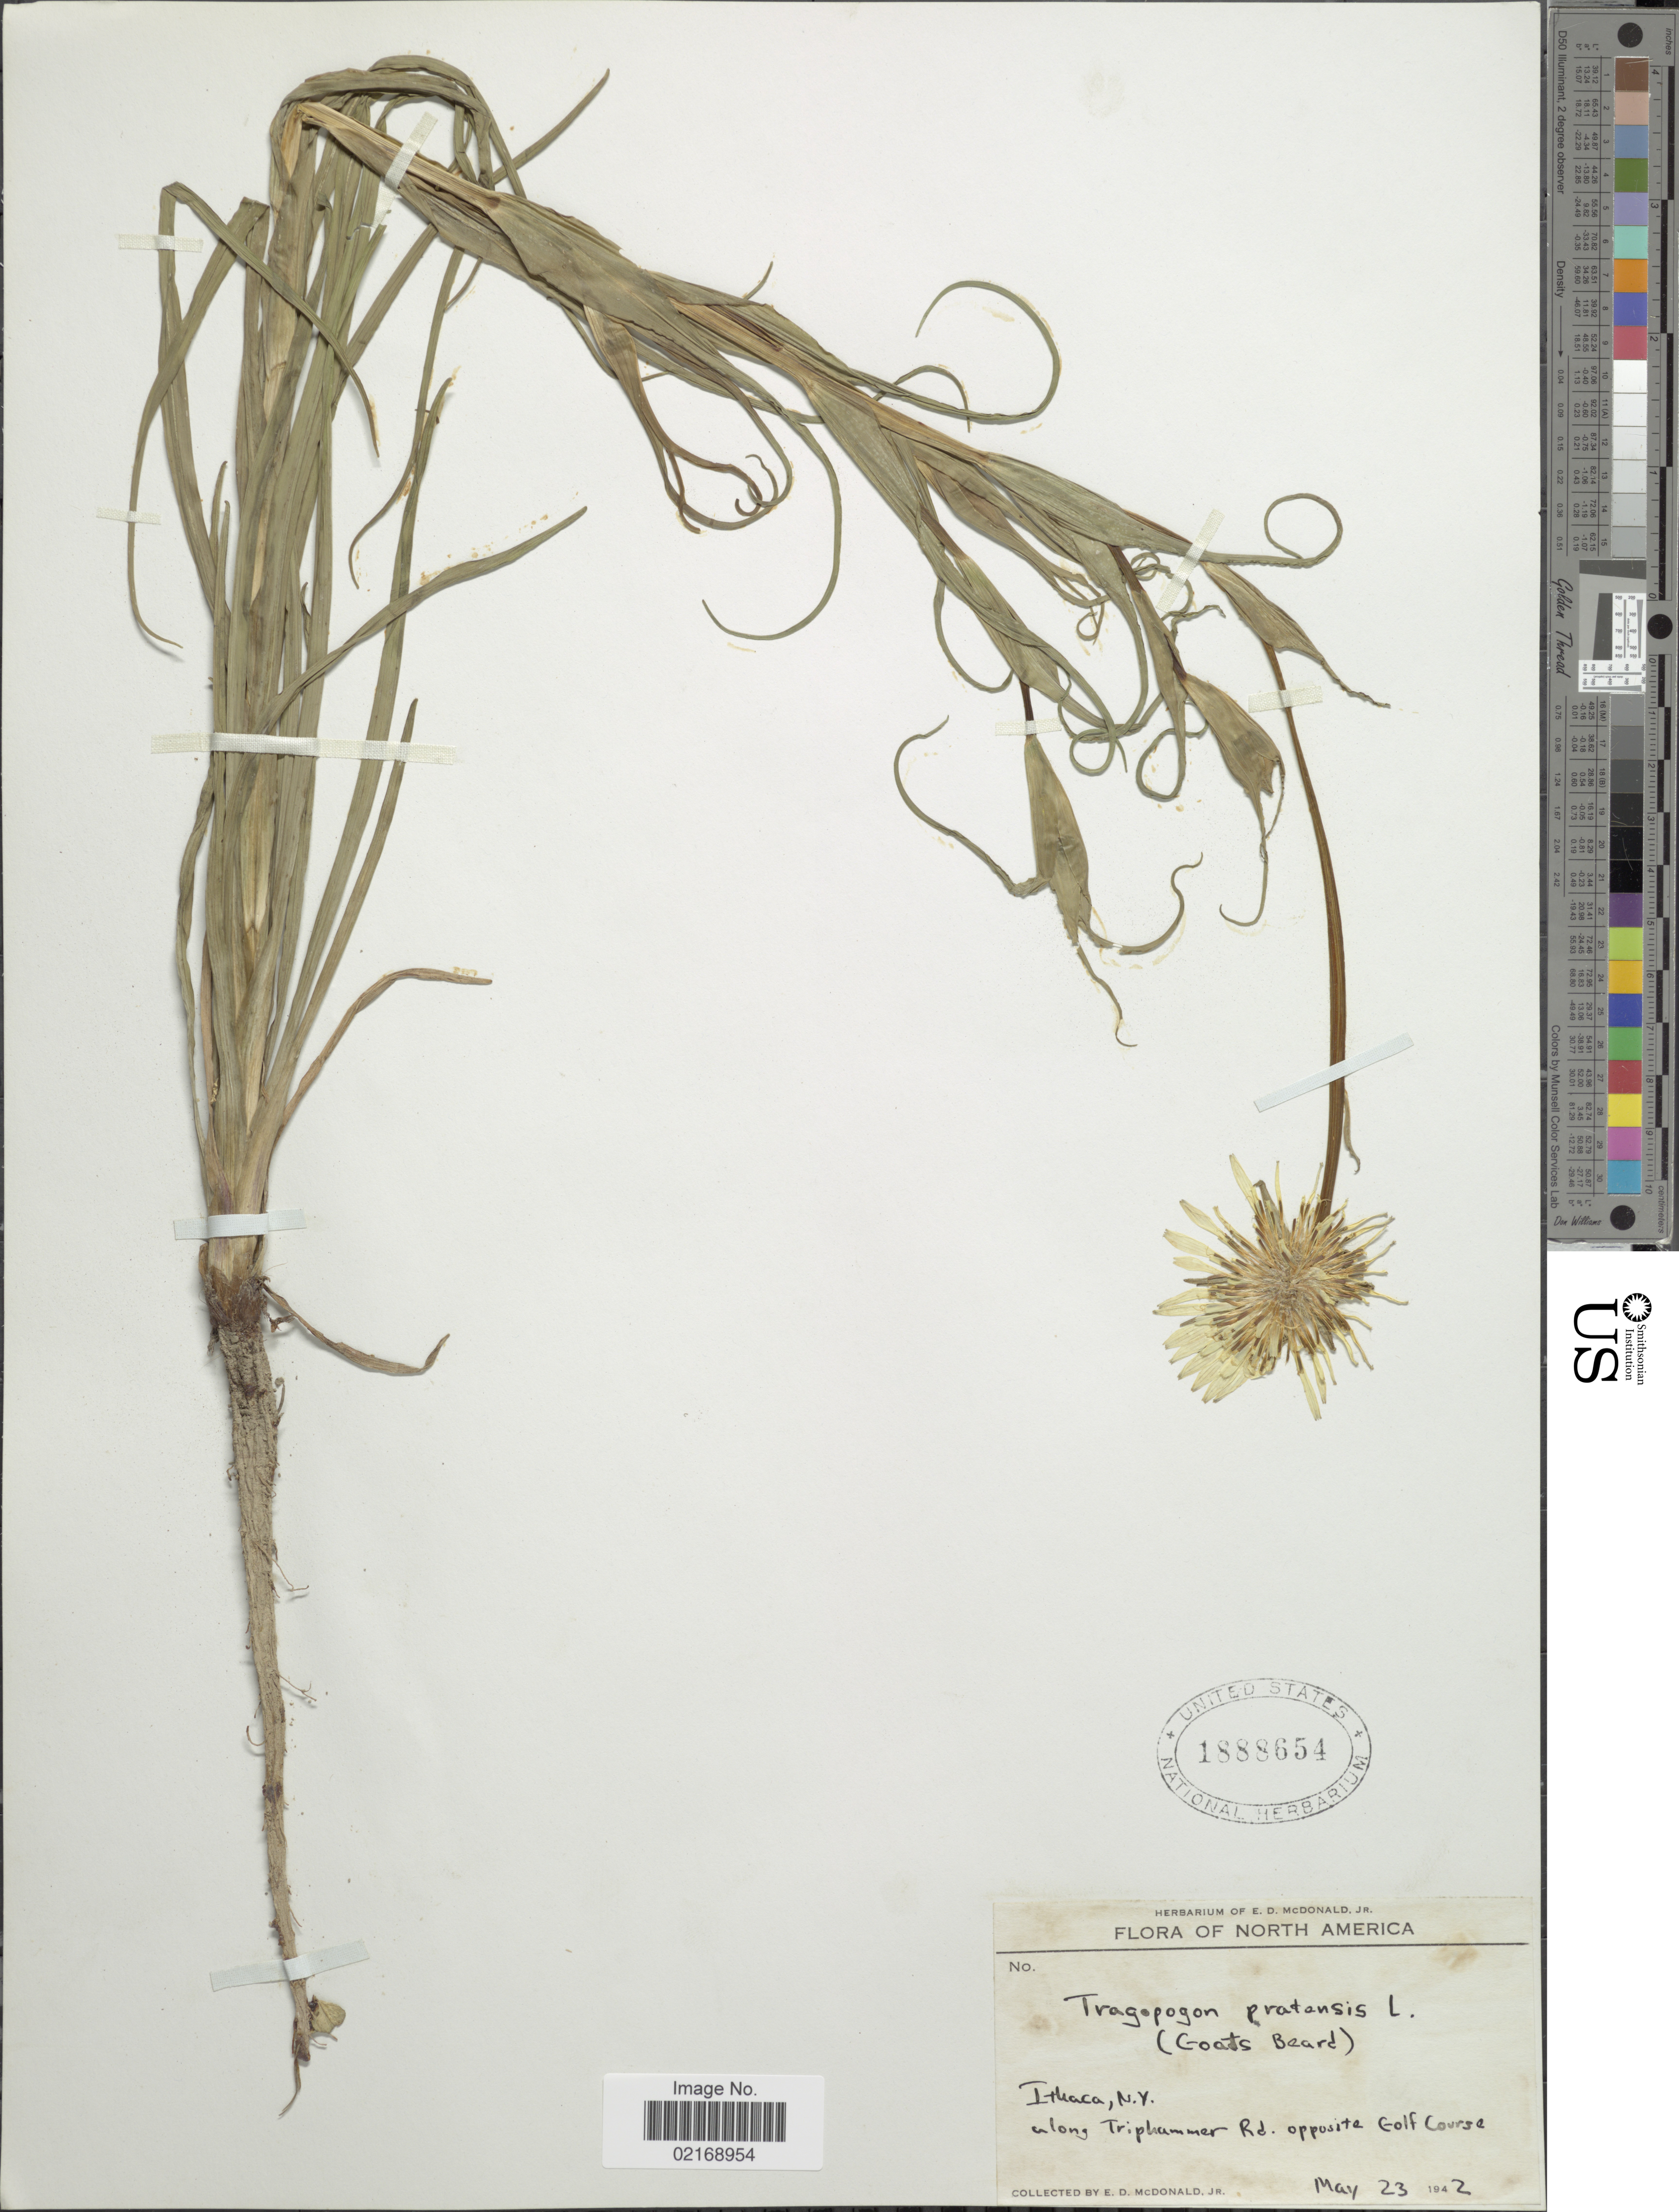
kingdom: Plantae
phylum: Tracheophyta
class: Magnoliopsida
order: Asterales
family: Asteraceae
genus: Tragopogon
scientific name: Tragopogon pratensis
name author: L.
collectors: E. D. McDonald Jr.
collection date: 1942-05-23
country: United States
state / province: New York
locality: Ithaca along Triphammer Rd. opposite Golf Course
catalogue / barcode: US 1888654